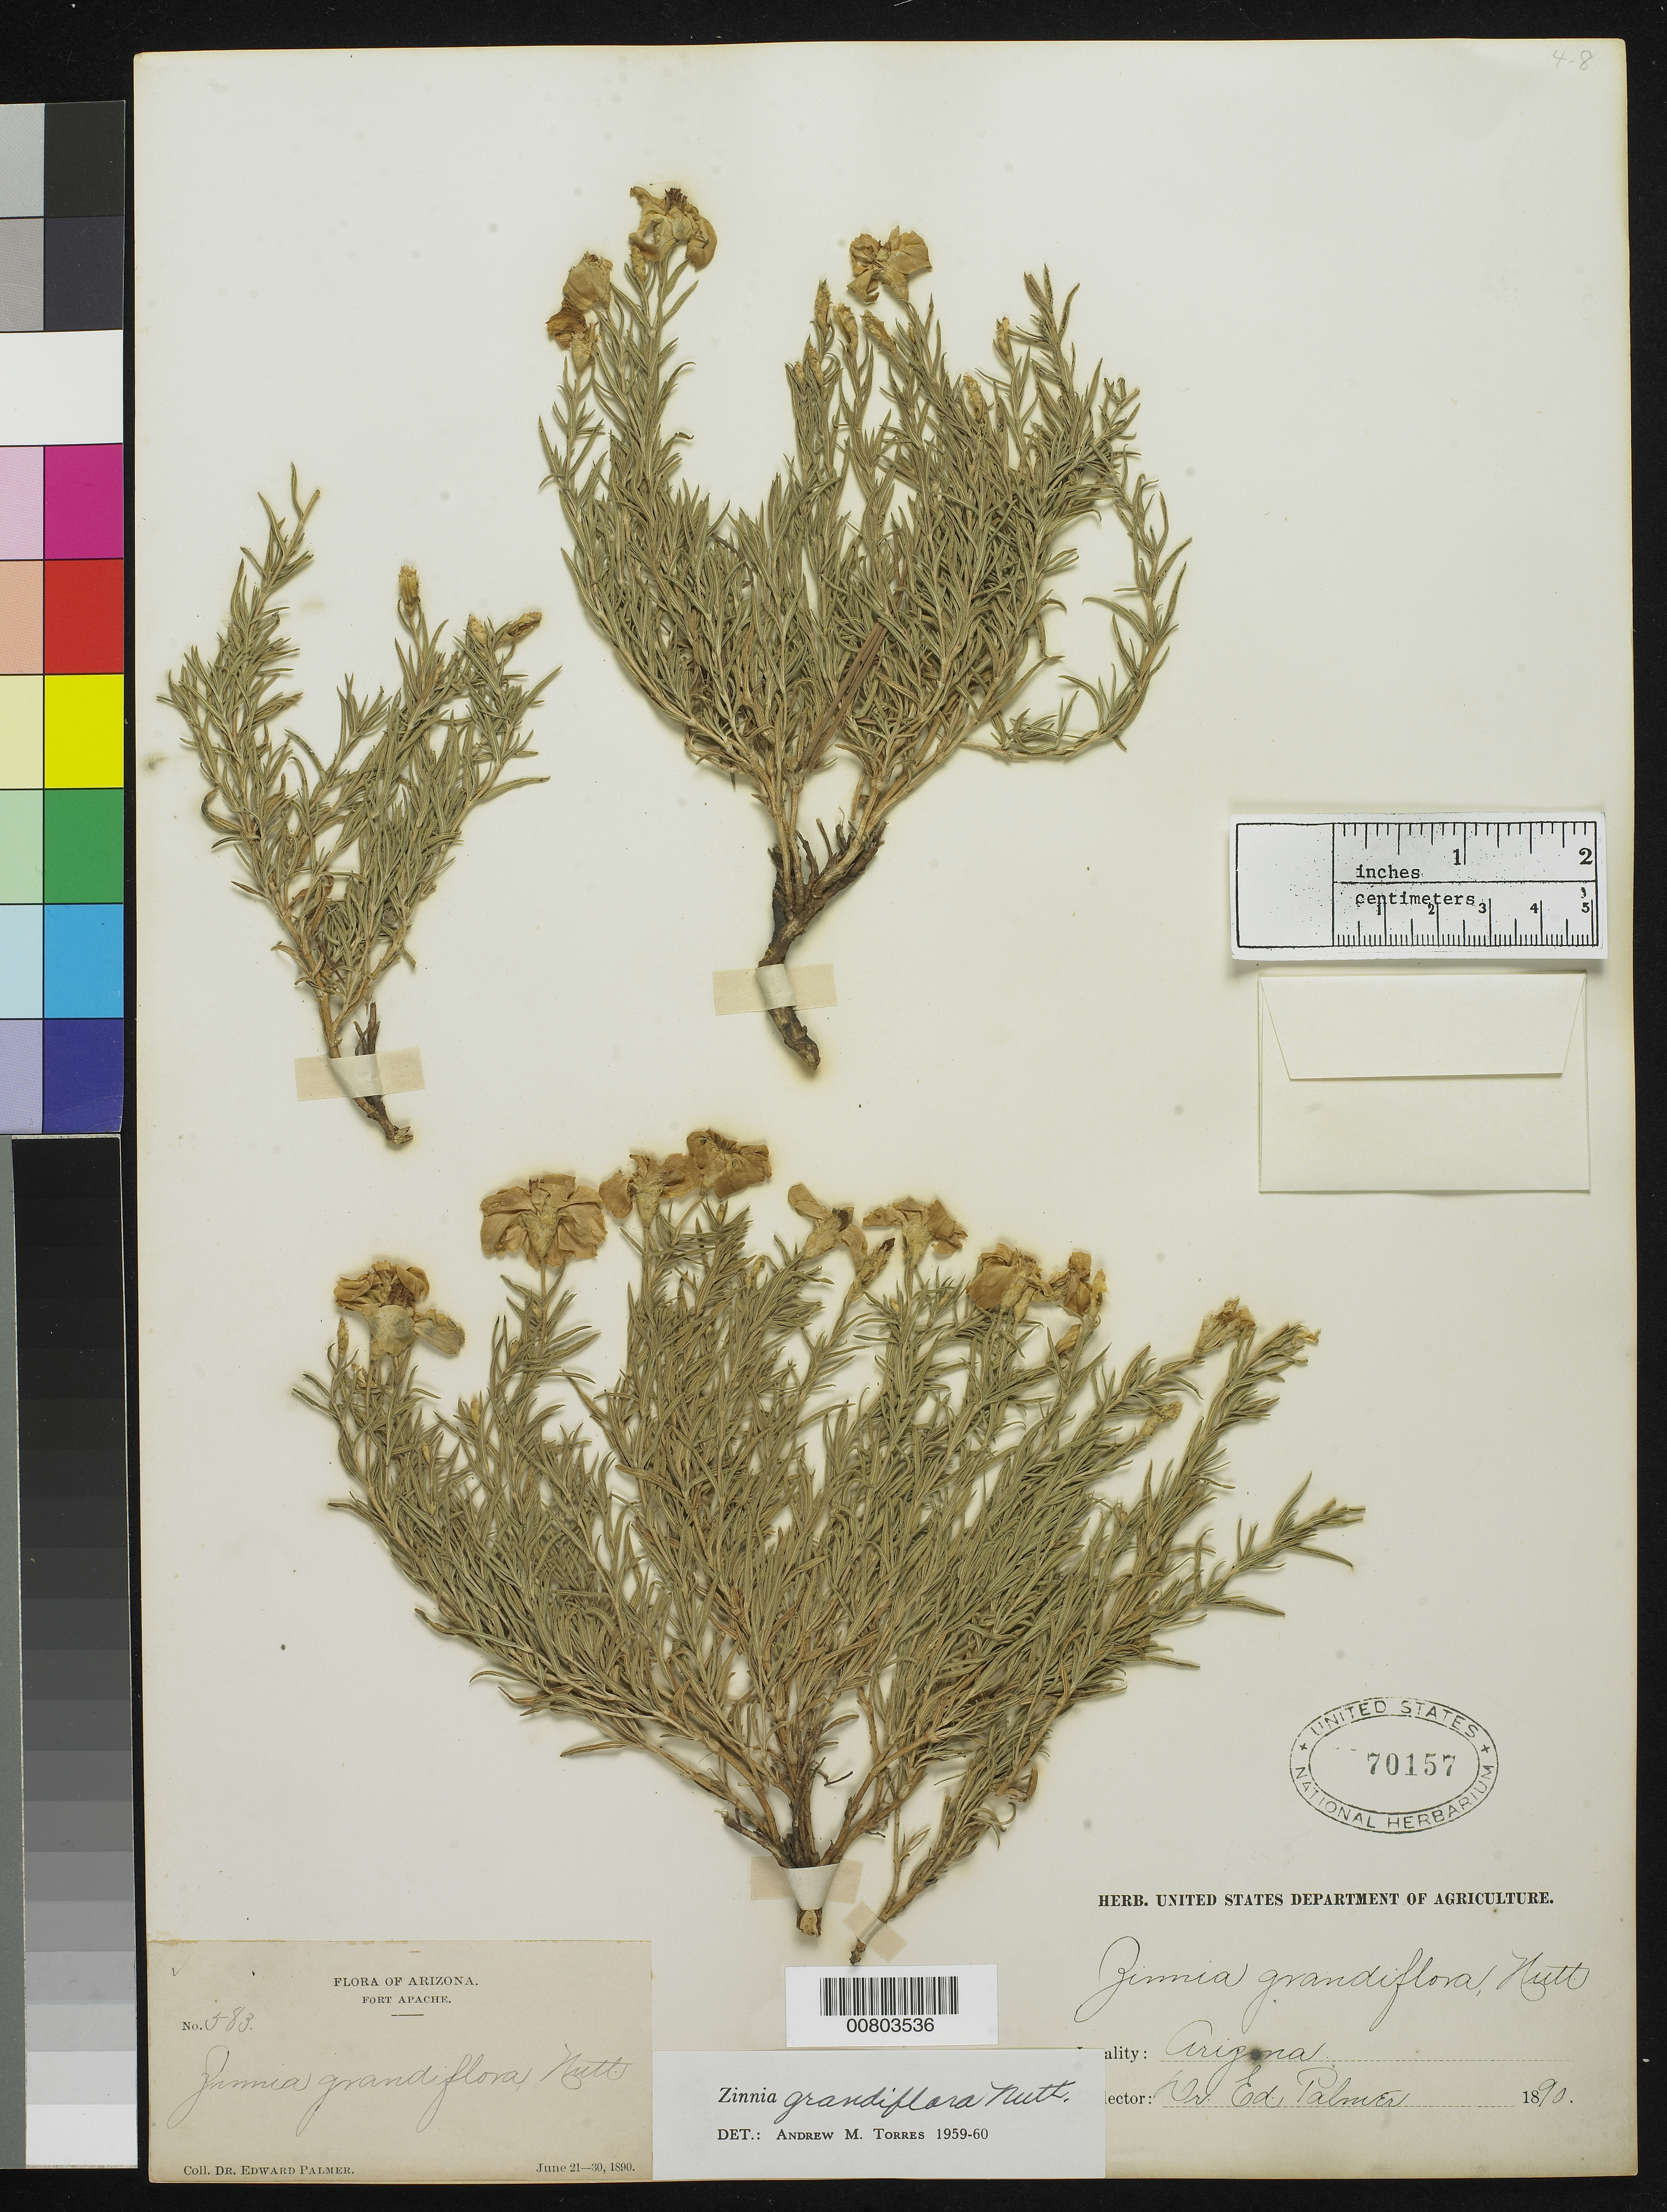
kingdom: Plantae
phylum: Tracheophyta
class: Magnoliopsida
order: Asterales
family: Asteraceae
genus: Zinnia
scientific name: Zinnia grandiflora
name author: Nutt.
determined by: Torres, A. M.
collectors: E. Palmer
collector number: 583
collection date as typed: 21 Jun 1890 to 30 Jun 1890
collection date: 1890-06-21/1890-06-30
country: United States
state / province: Arizona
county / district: Navajo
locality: Fort Apache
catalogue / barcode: US 70157